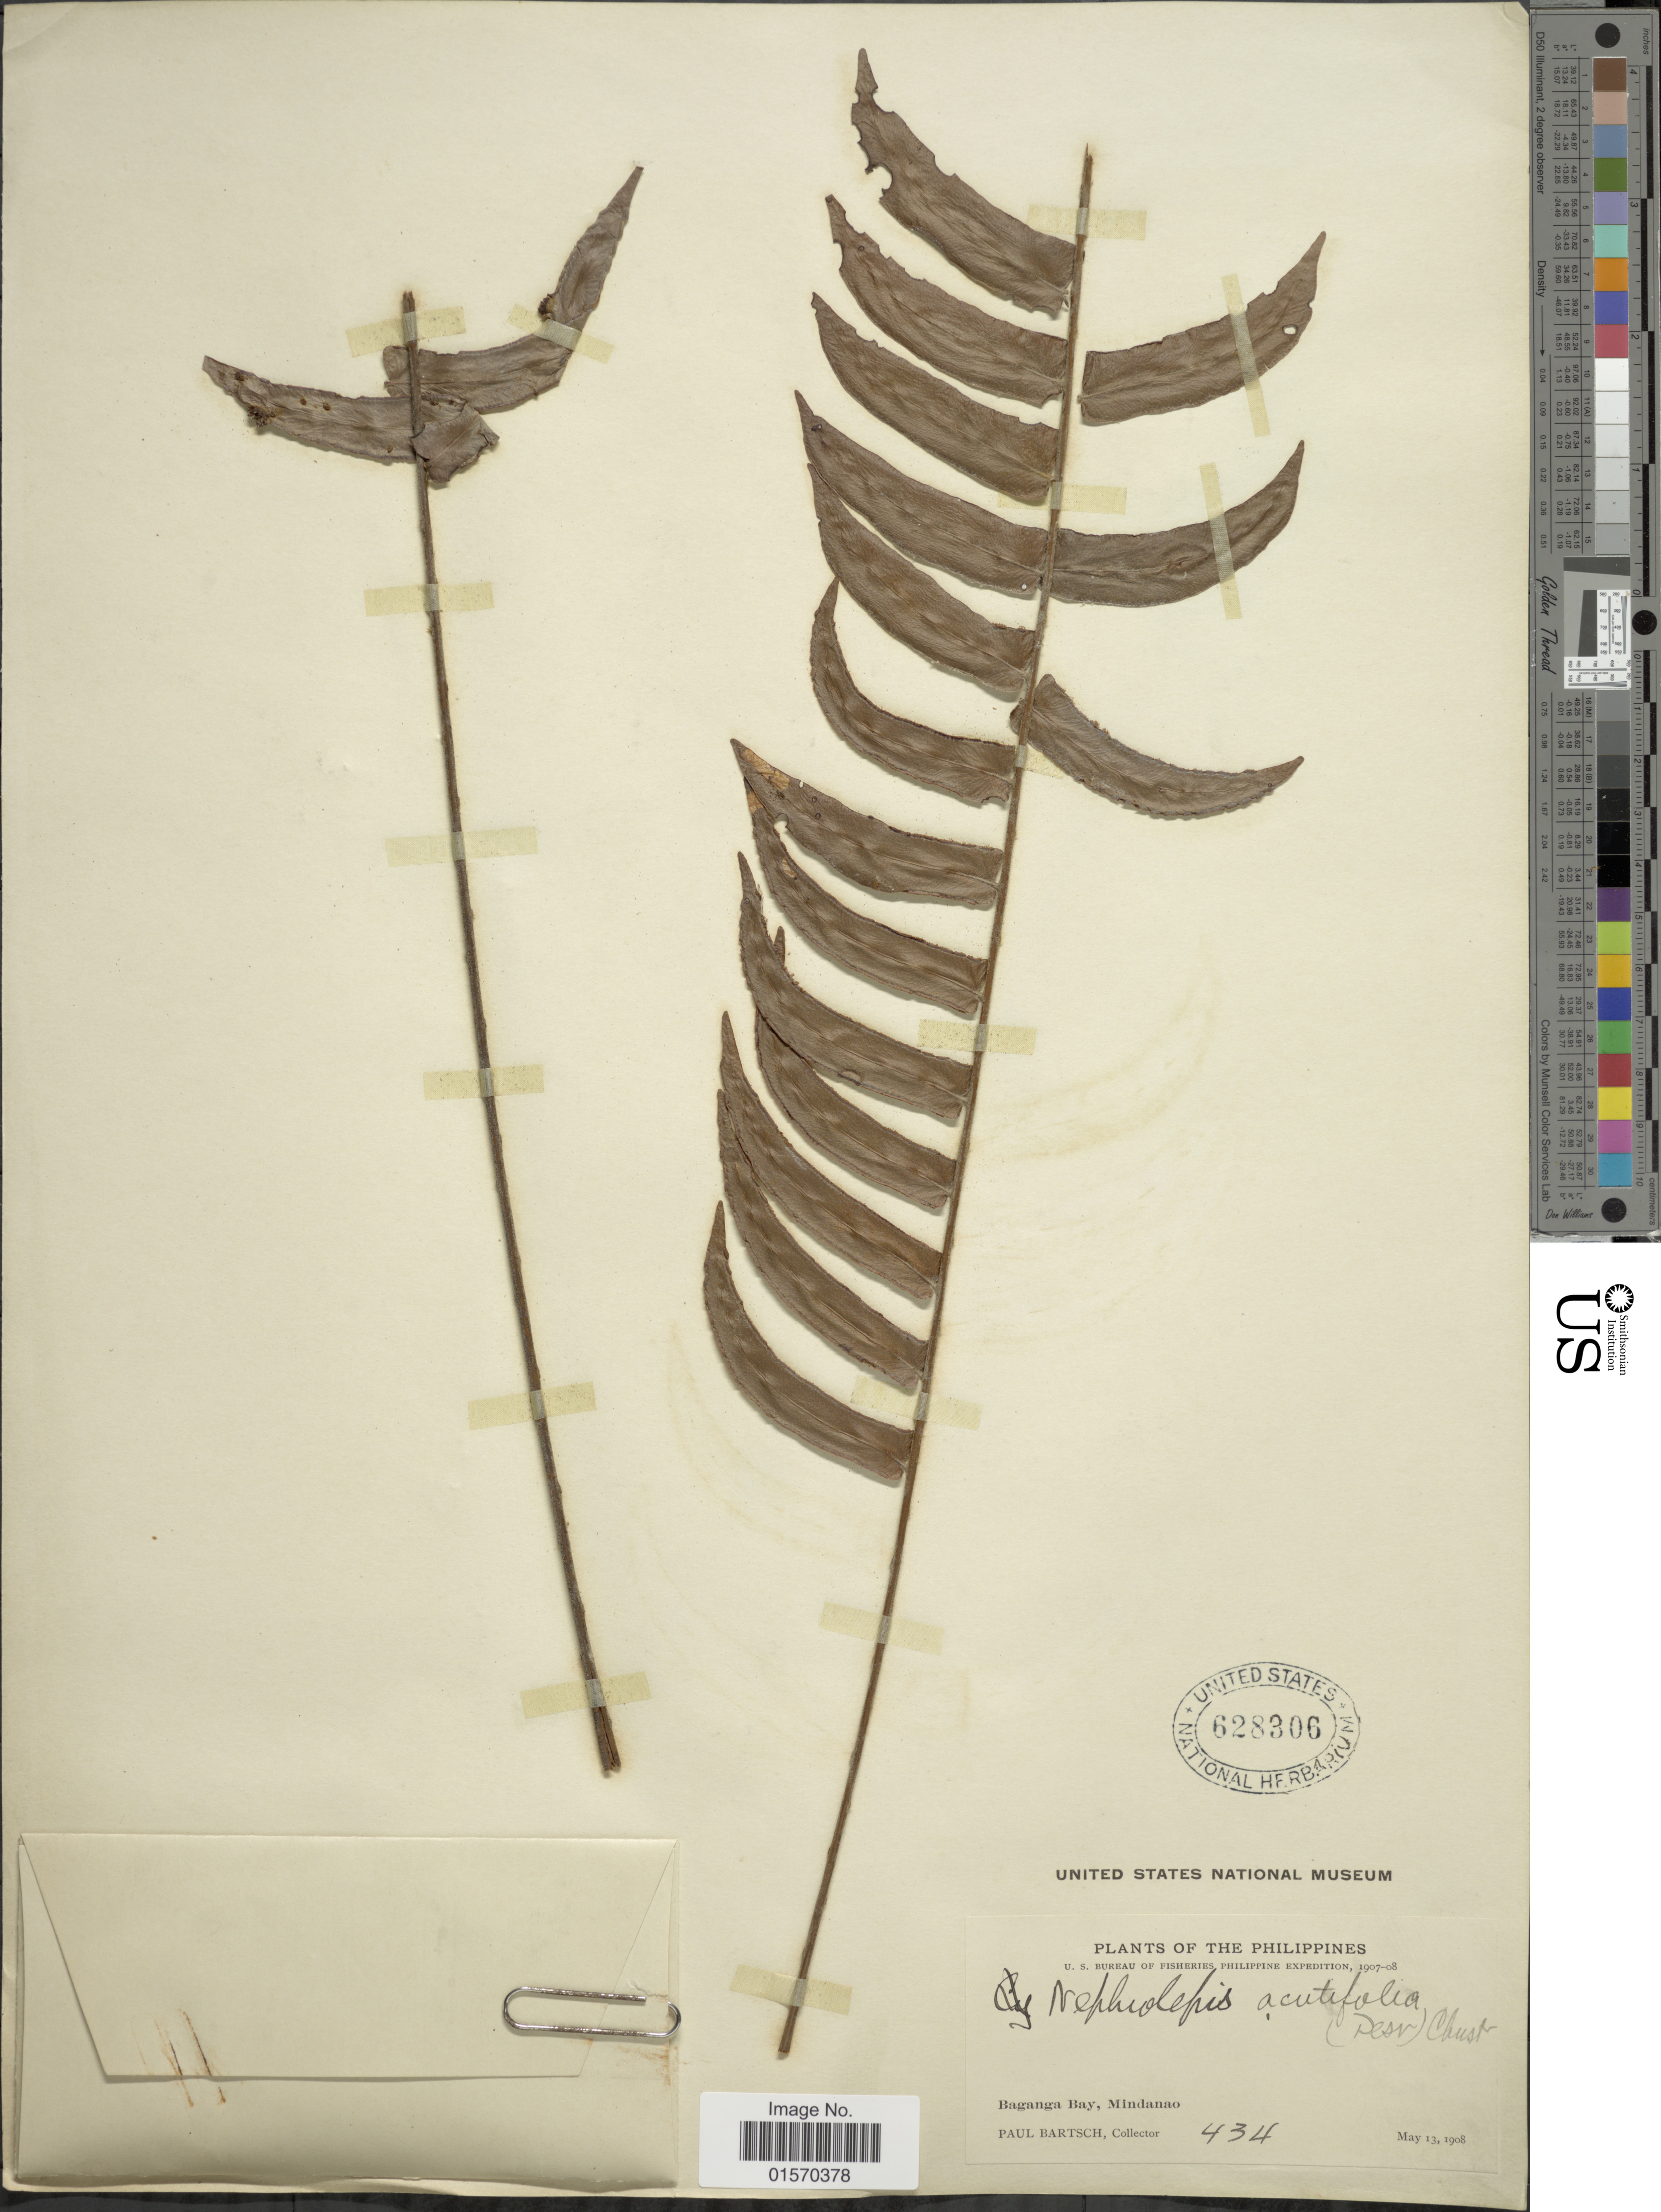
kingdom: Plantae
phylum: Tracheophyta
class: Polypodiopsida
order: Polypodiales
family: Nephrolepidaceae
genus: Nephrolepis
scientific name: Nephrolepis acutifolia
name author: (Desv.) Chr.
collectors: P. Bartsch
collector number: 434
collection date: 1908-05-13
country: Philippines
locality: Baganga Bay, Mindanao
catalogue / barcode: US 628306